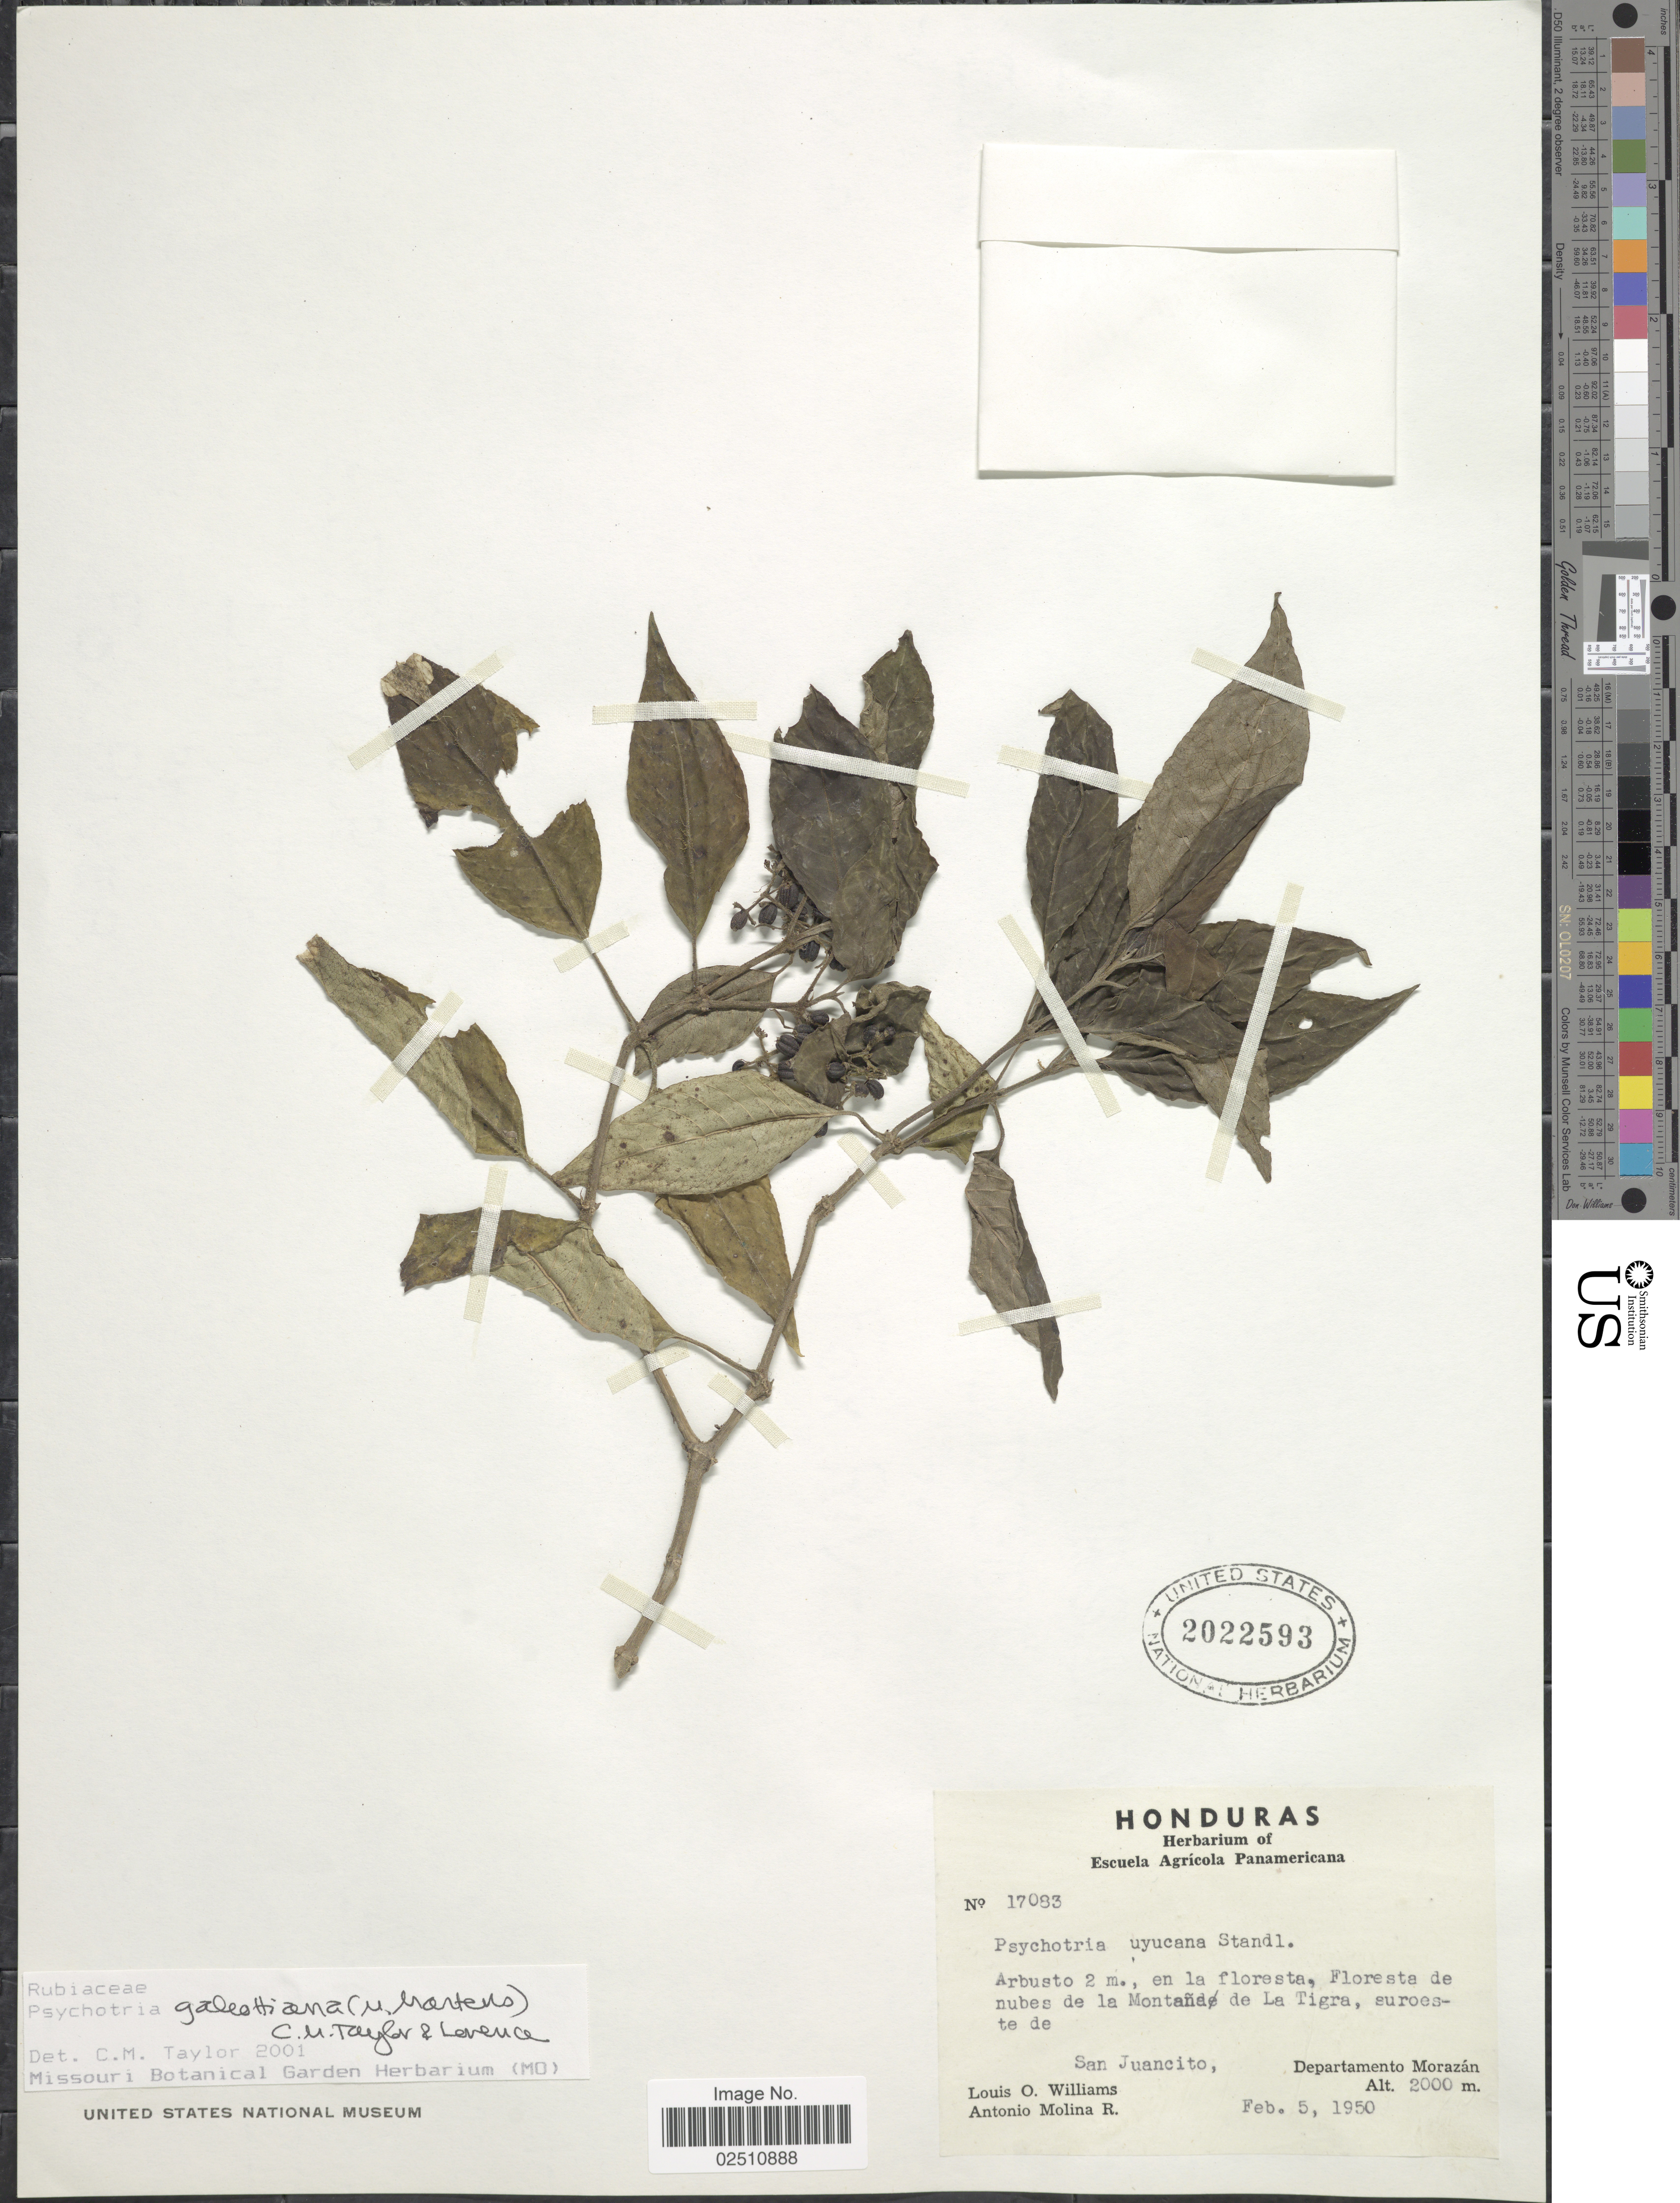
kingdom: Plantae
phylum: Tracheophyta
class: Magnoliopsida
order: Gentianales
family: Rubiaceae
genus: Psychotria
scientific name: Psychotria galeottiana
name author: (M. Martens) C.M. Taylor & Lorence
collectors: L. O. Williams & A. Molina R.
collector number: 17083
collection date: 1950-02-05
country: Honduras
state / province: Fco. Morazán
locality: De la Montana de La Tigre, suroeste de San Juancito, Departamento Morazan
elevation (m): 2000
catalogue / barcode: US 2022593